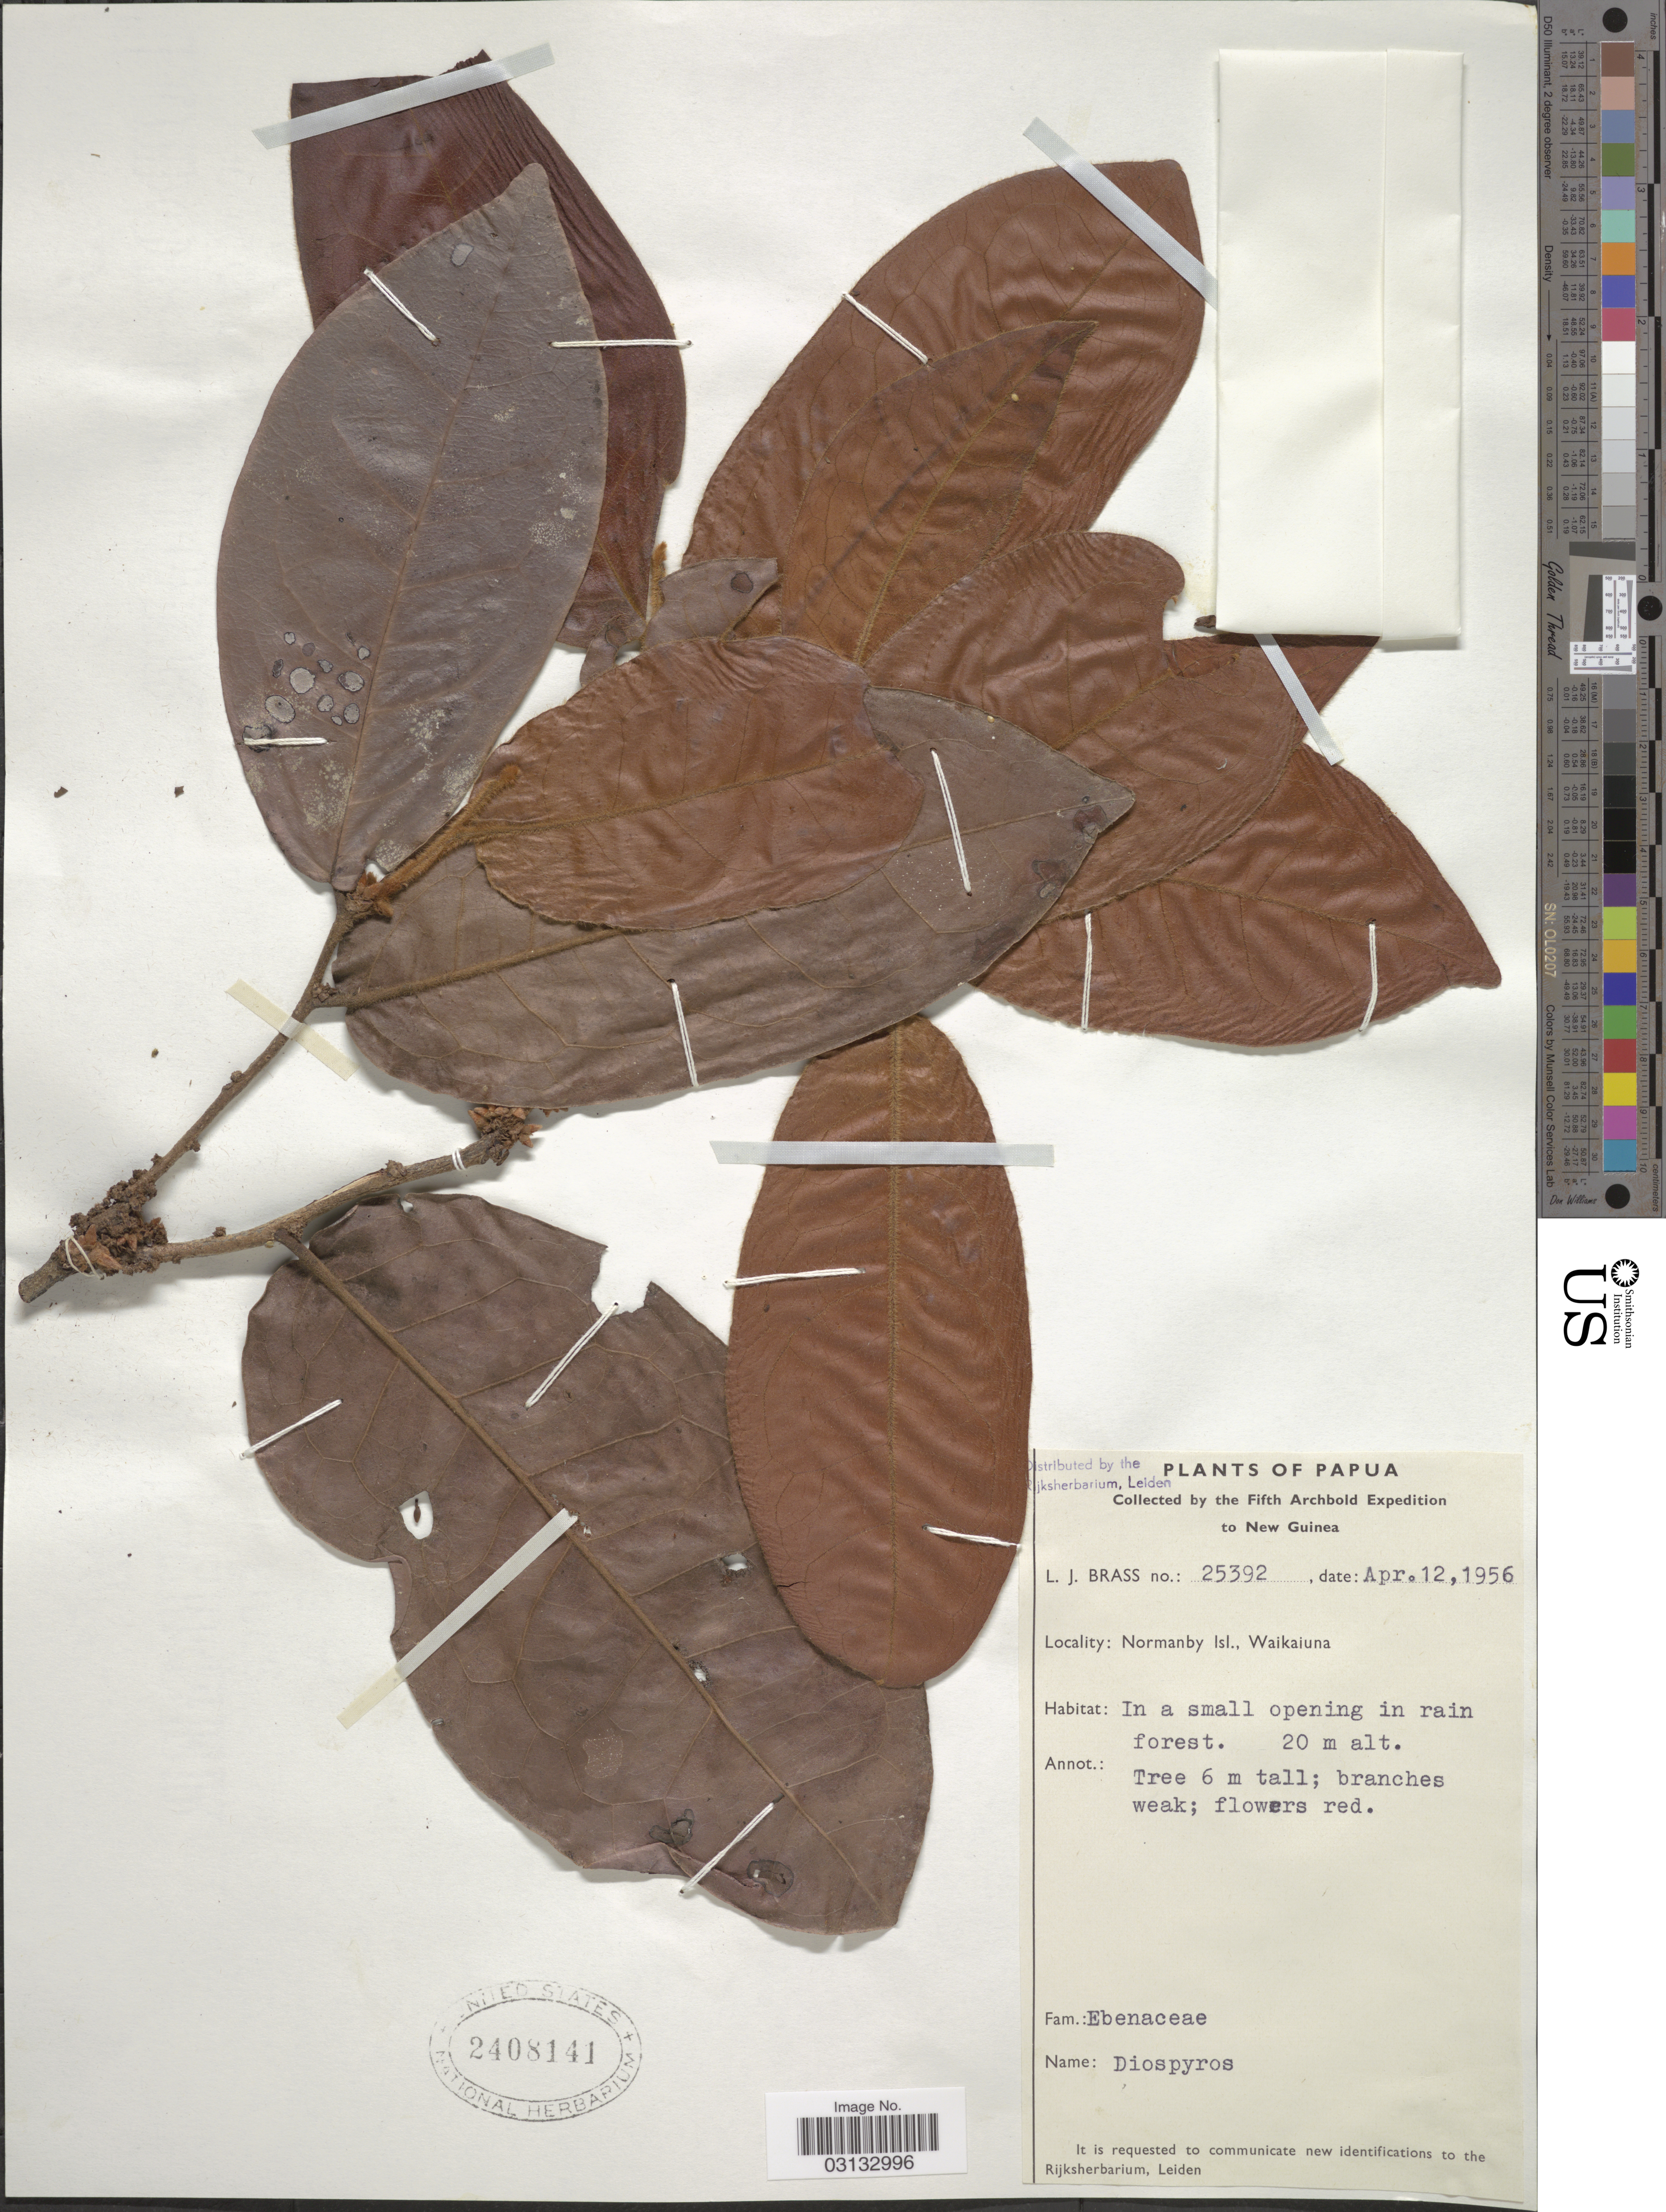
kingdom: Plantae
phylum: Tracheophyta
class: Magnoliopsida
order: Ericales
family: Ebenaceae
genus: Diospyros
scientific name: Diospyros sp.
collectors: L. J. Brass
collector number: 25392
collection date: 1956-04-12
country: Papua New Guinea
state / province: Milne Bay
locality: Papua, to New Guinea, Normanby Isl., Waikaiuna.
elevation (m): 20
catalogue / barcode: US 2408141